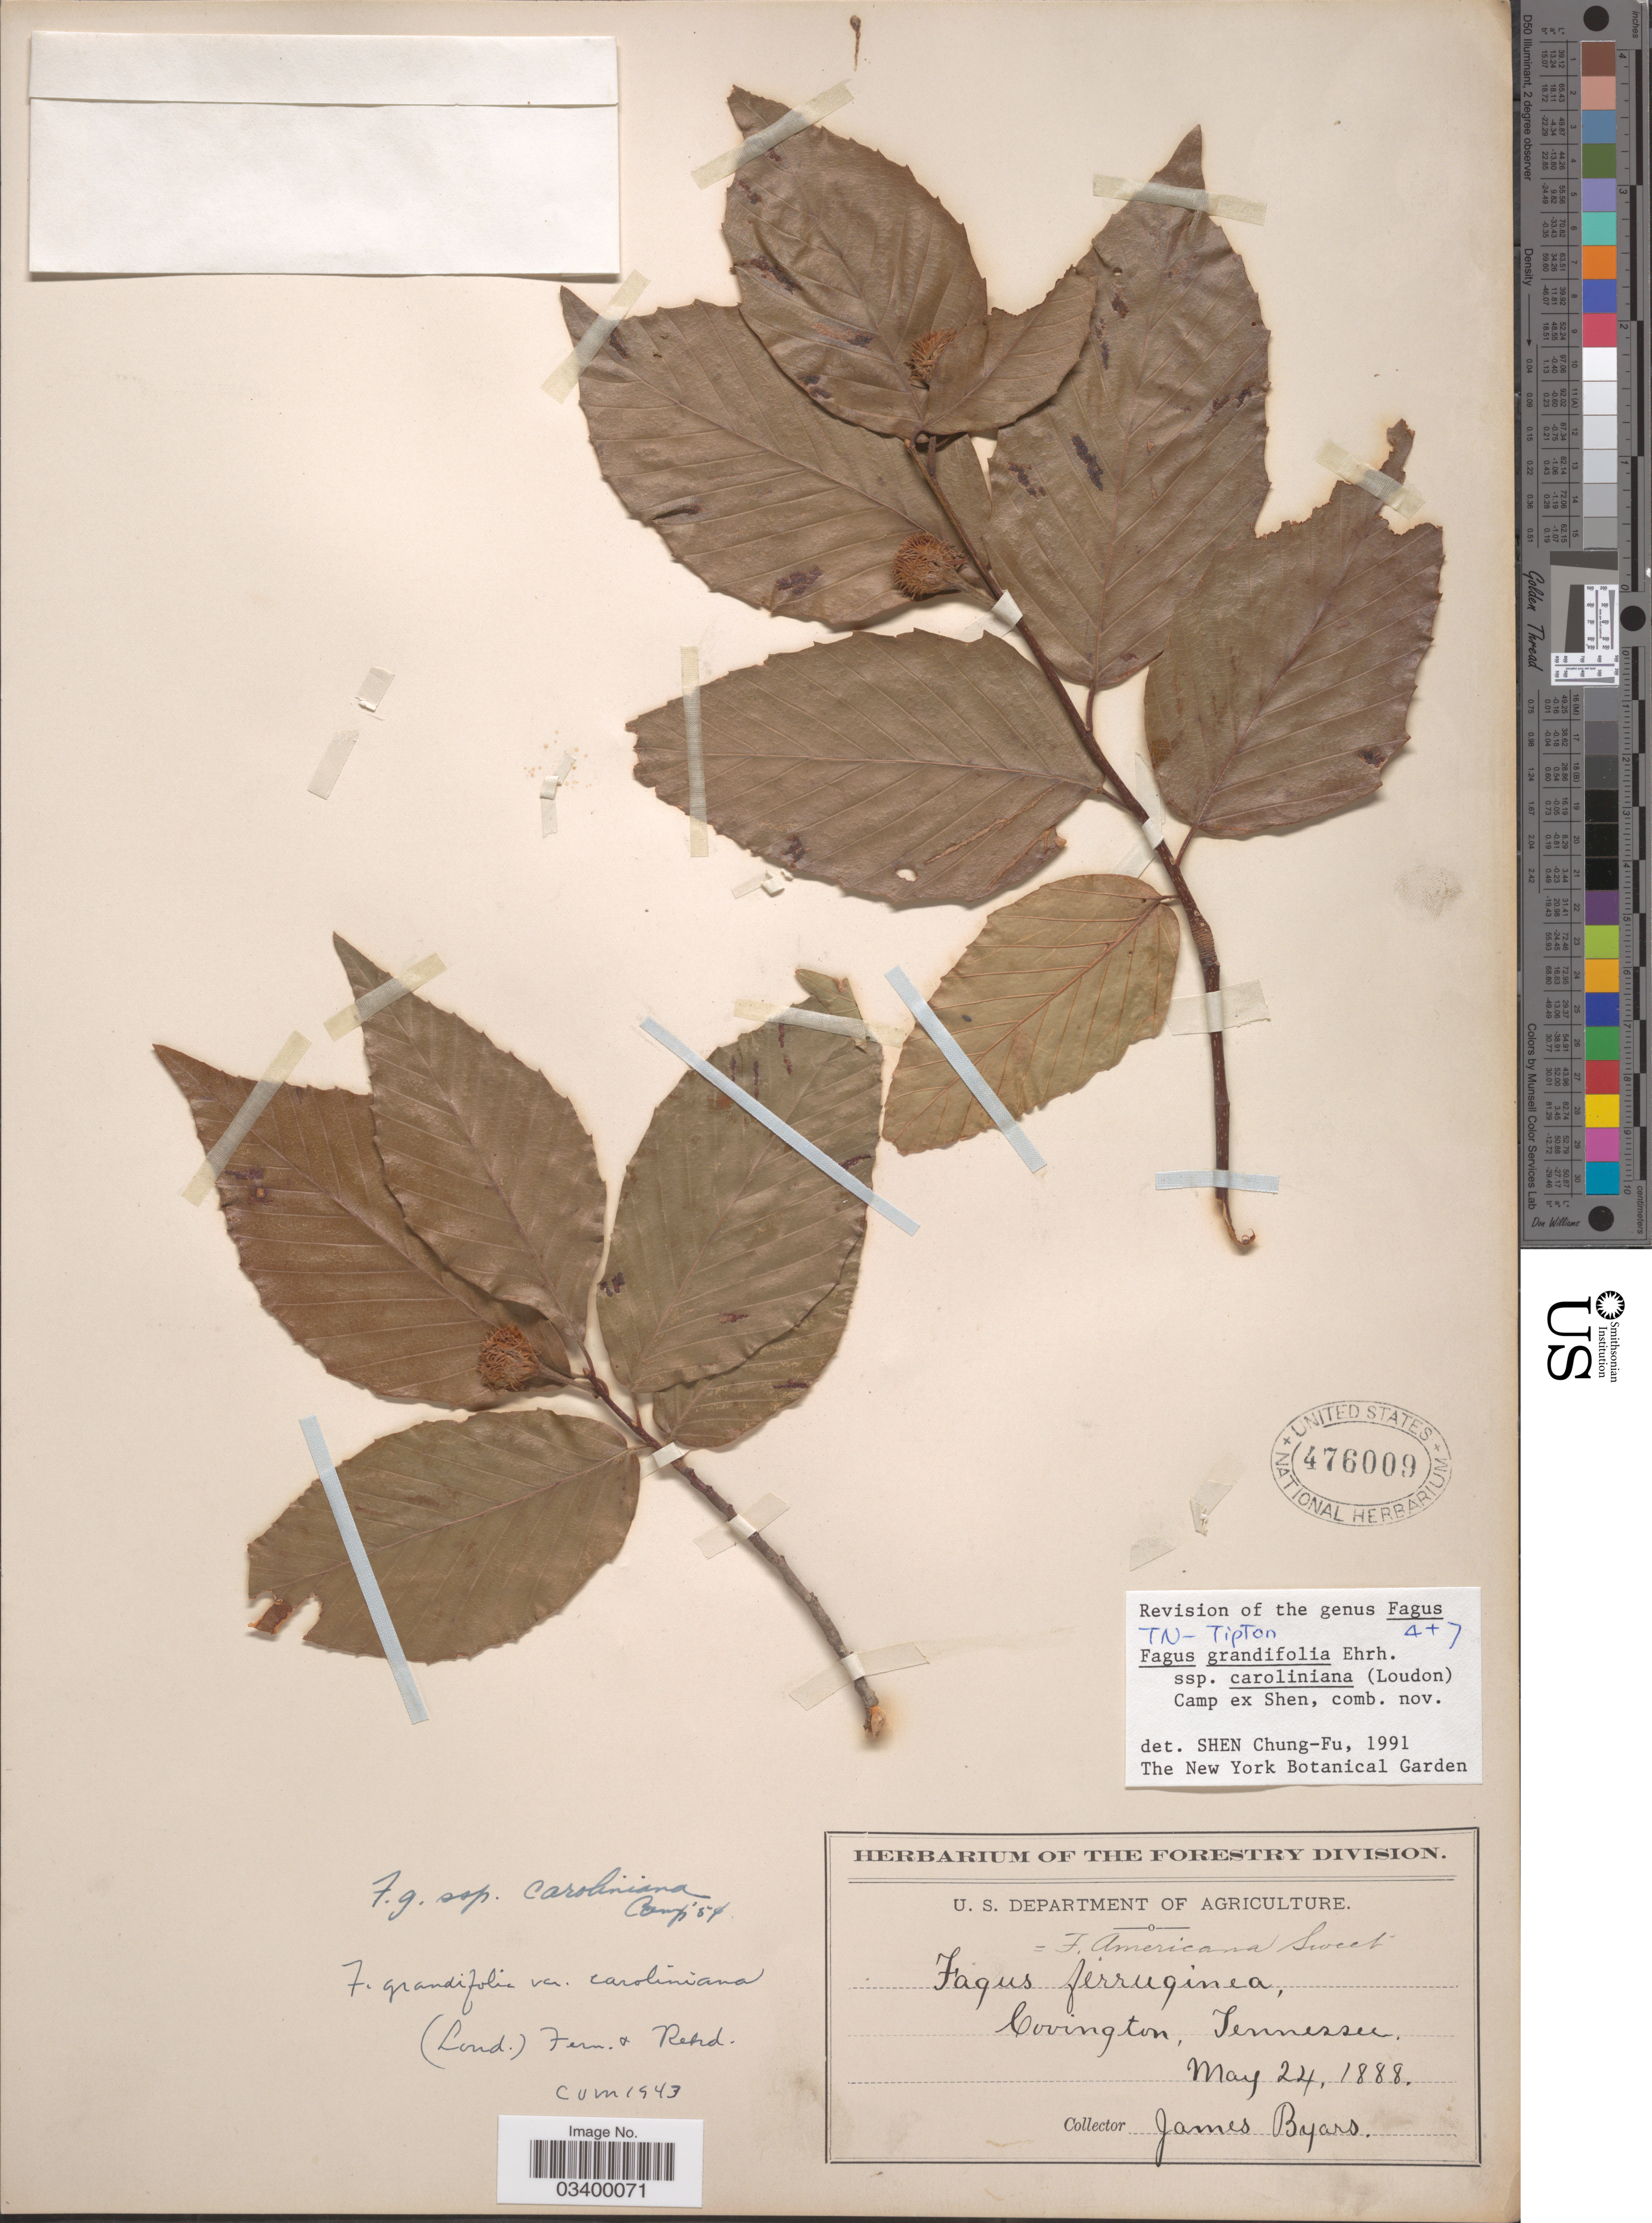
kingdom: Plantae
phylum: Tracheophyta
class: Magnoliopsida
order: Fagales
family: Fagaceae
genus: Fagus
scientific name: Fagus grandifolia subsp. caroliniana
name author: (Loudon) Fernald & Rehder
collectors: J. Byars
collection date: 1888-05-24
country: United States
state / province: Tennessee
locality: Covington.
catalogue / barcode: US 476009